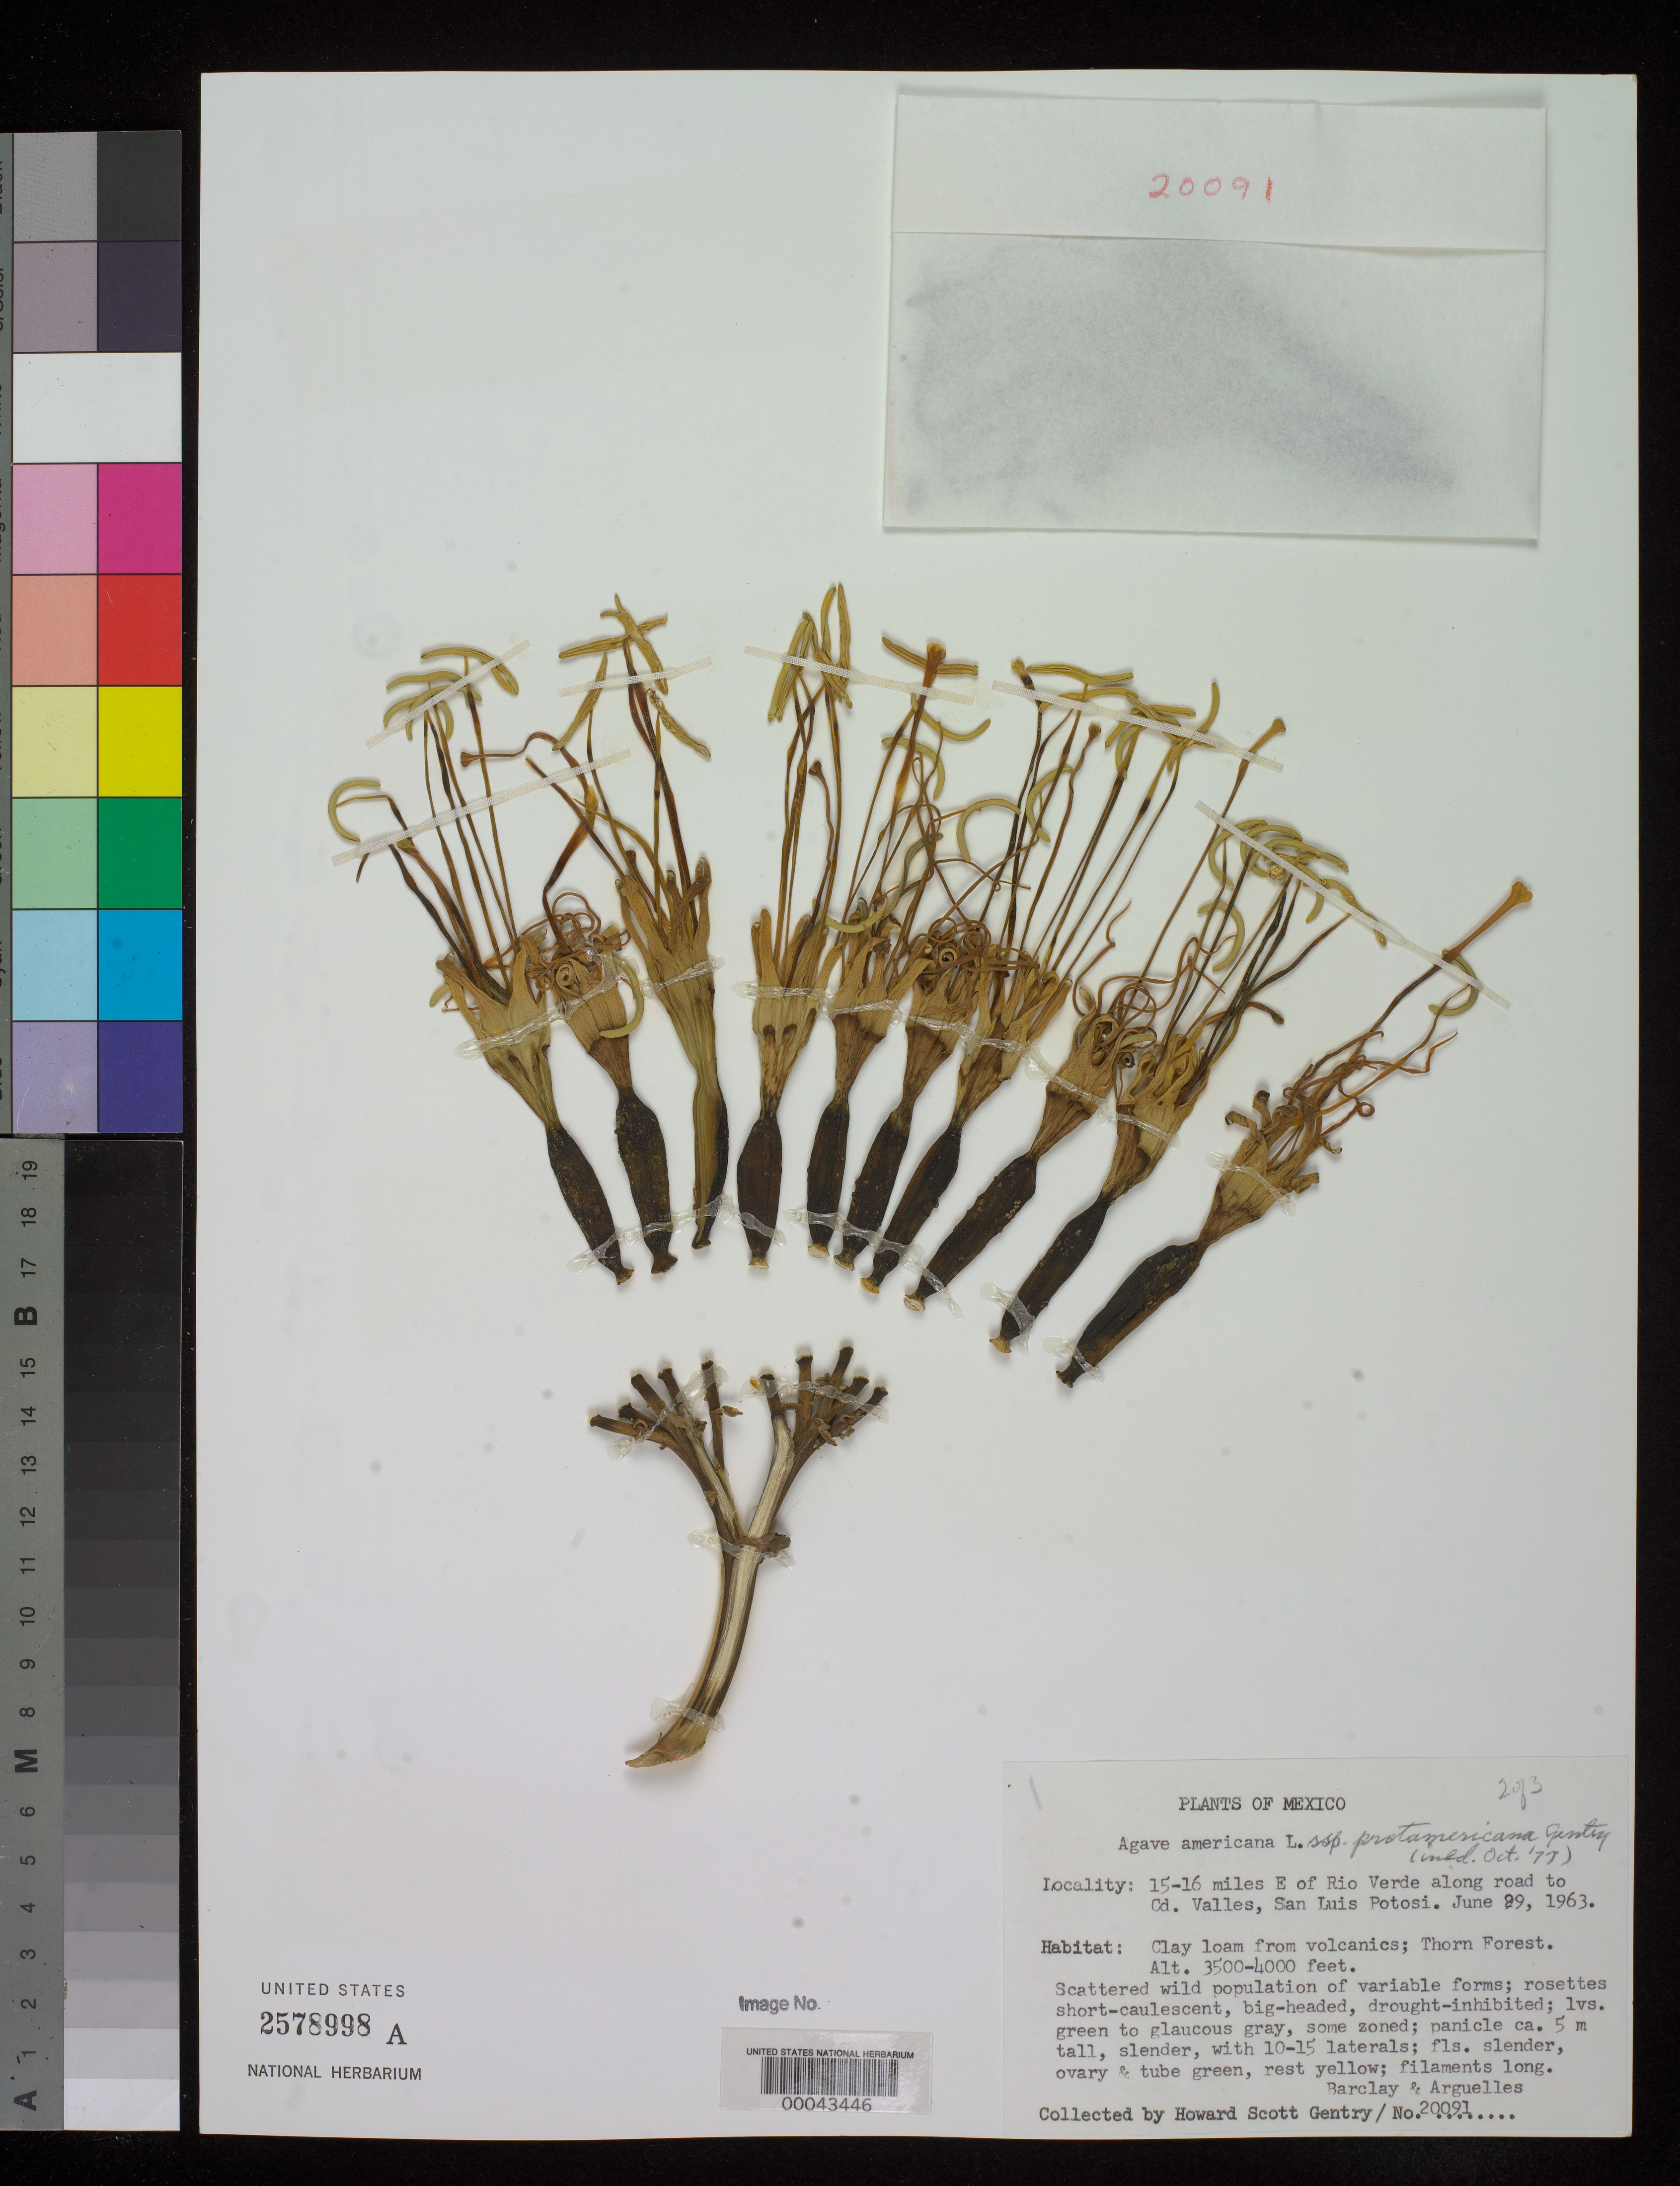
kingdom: Plantae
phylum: Tracheophyta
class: Liliopsida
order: Asparagales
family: Asparagaceae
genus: Agave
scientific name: Agave americana subsp. protamericana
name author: Gentry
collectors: H. S. Gentry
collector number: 20091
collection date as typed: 29 Jun 1963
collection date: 1963-06-29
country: Mexico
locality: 15-16 mi E of Rio Verde along road to Cd. Valles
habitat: Clay loam from volcanics; thorn forest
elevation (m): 1067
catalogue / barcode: US 2578998A